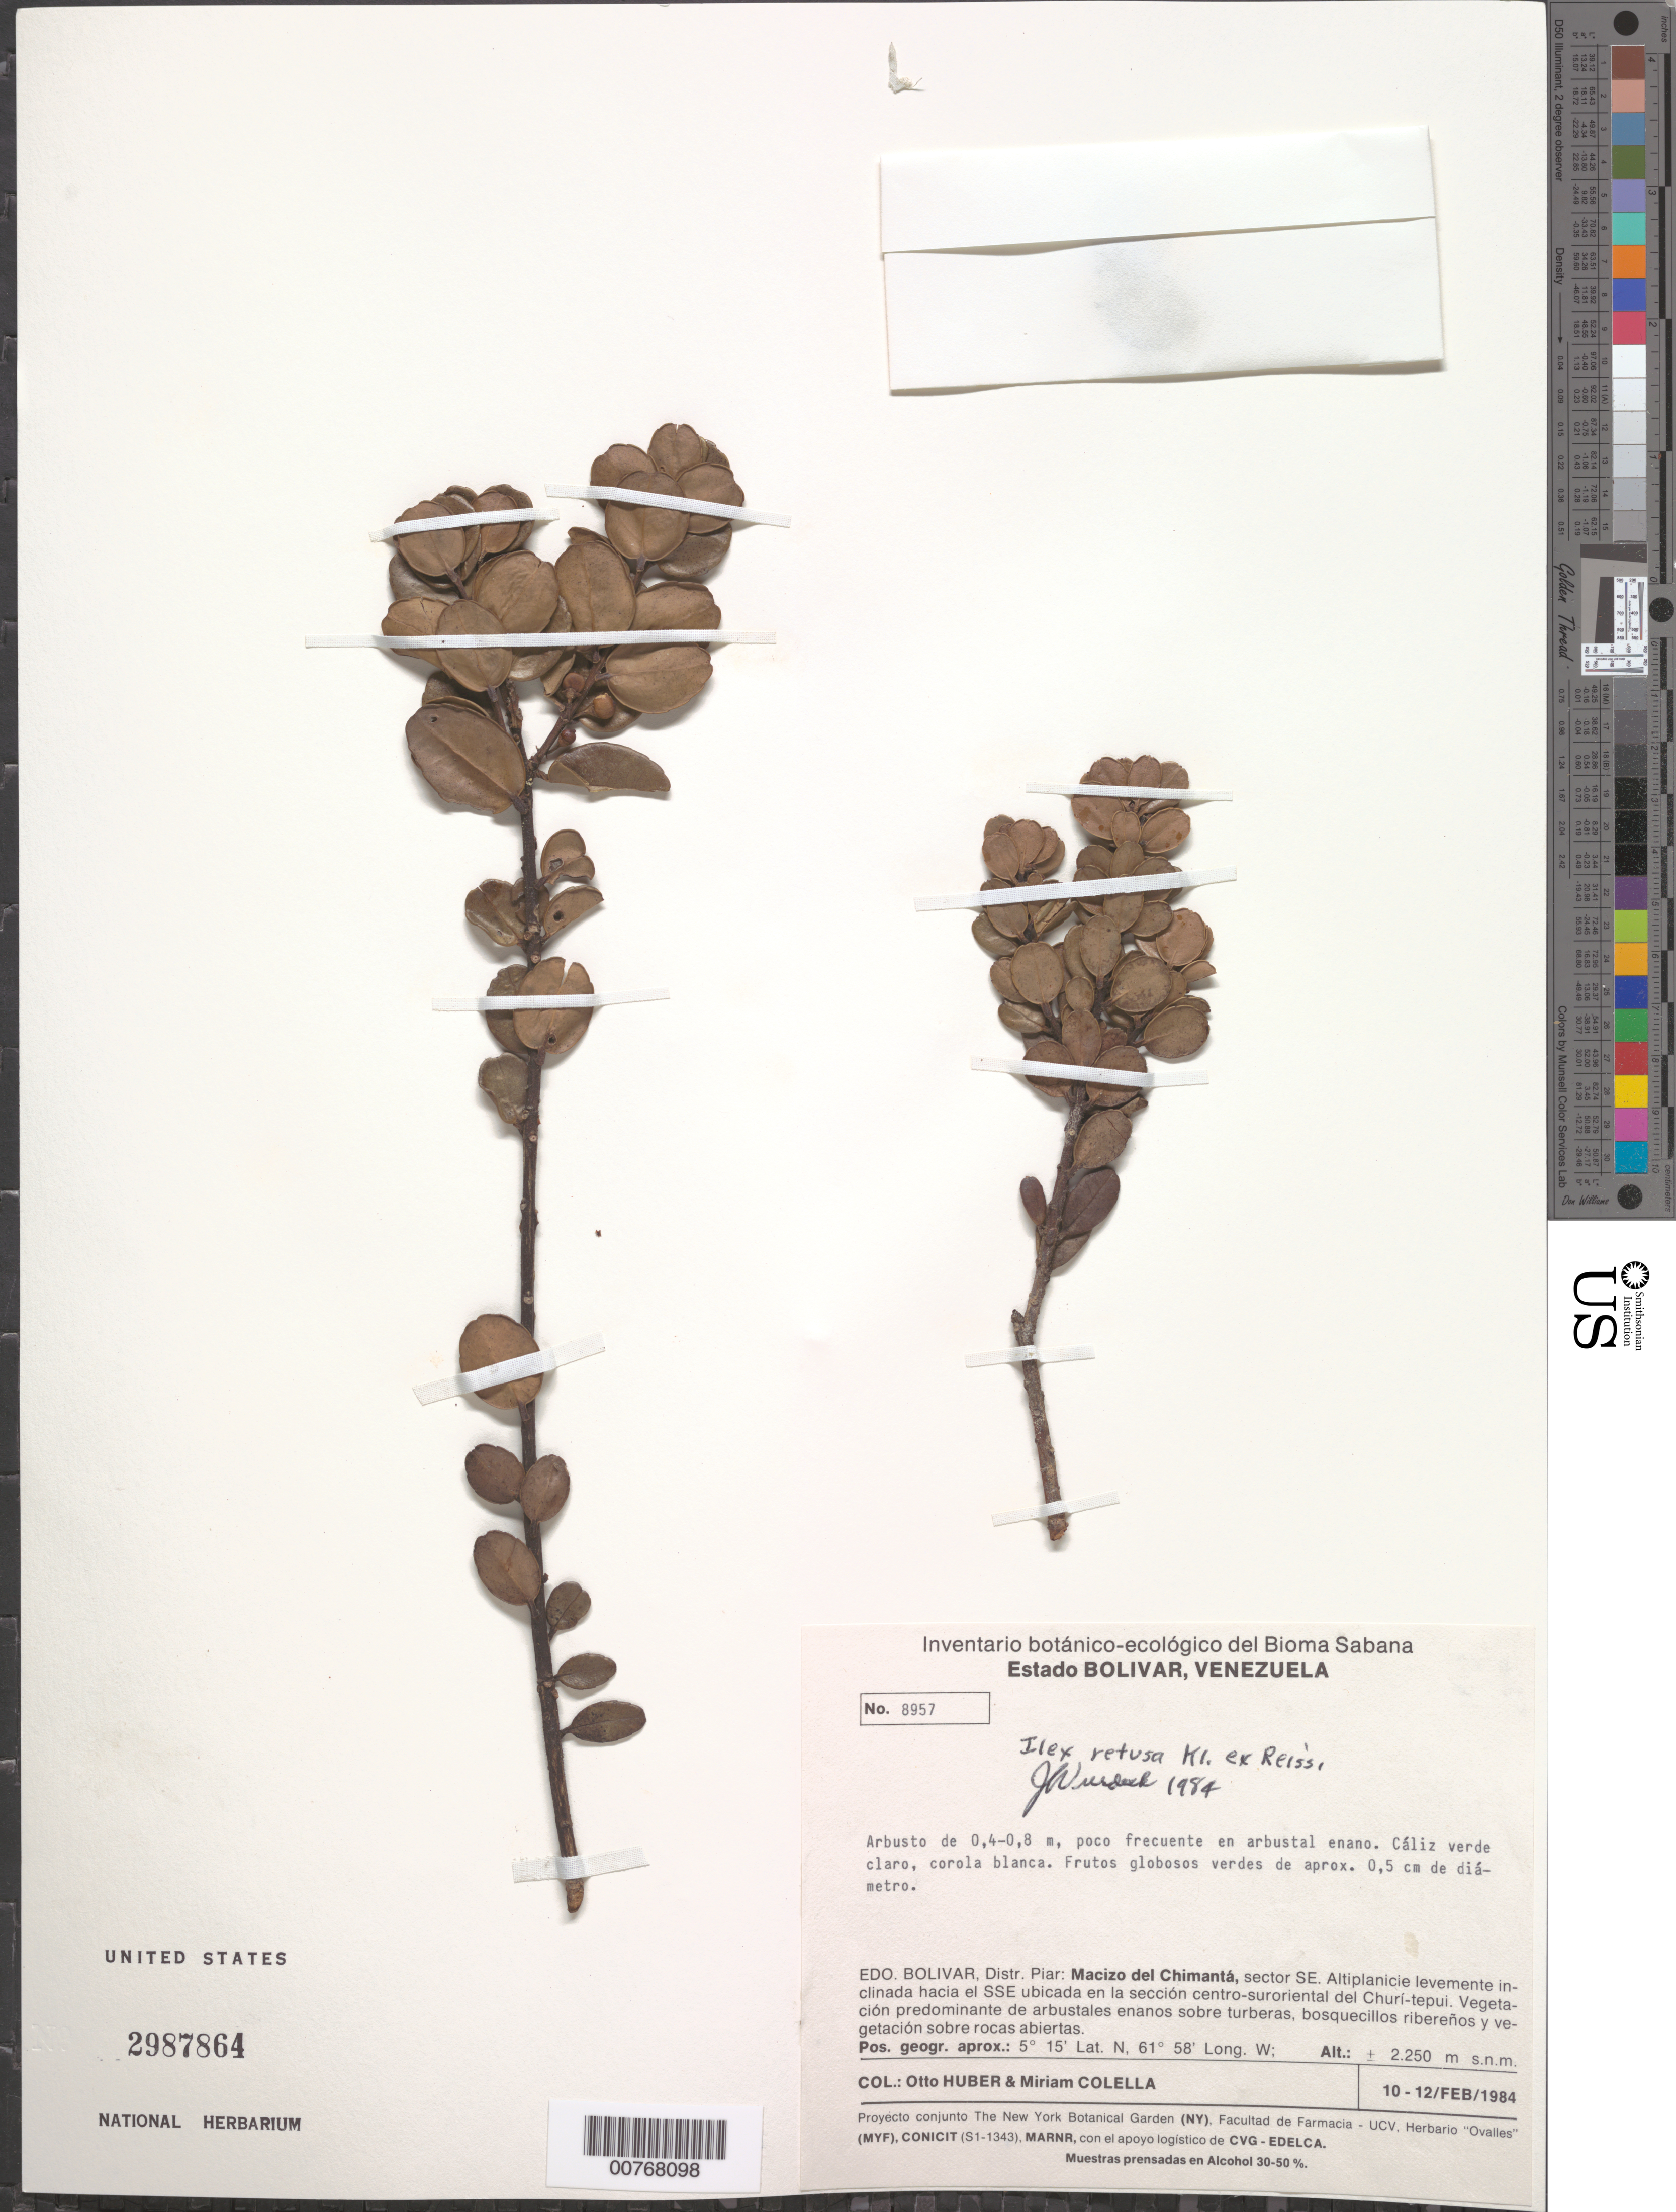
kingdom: Plantae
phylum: Tracheophyta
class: Magnoliopsida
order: Aquifoliales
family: Aquifoliaceae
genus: Ilex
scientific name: Ilex retusa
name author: Klotzsch ex Reissek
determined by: Wurdack, John J., (US), US (UNITED STATES)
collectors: O. Huber & M. Colella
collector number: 8957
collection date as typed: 10-Feb-84 to 12-Feb-84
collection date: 1984-02-10/1984-02-12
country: Venezuela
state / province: Bolívar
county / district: Piar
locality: Macizo del Chimantá, sector SE del Churi-tepuí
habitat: Arbustal enano; vegetación predominante de arbustales enanos sobre turberas, bosquecillos ribereños y vegetación sobre rocas abiertas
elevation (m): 2250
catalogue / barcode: US 2987864